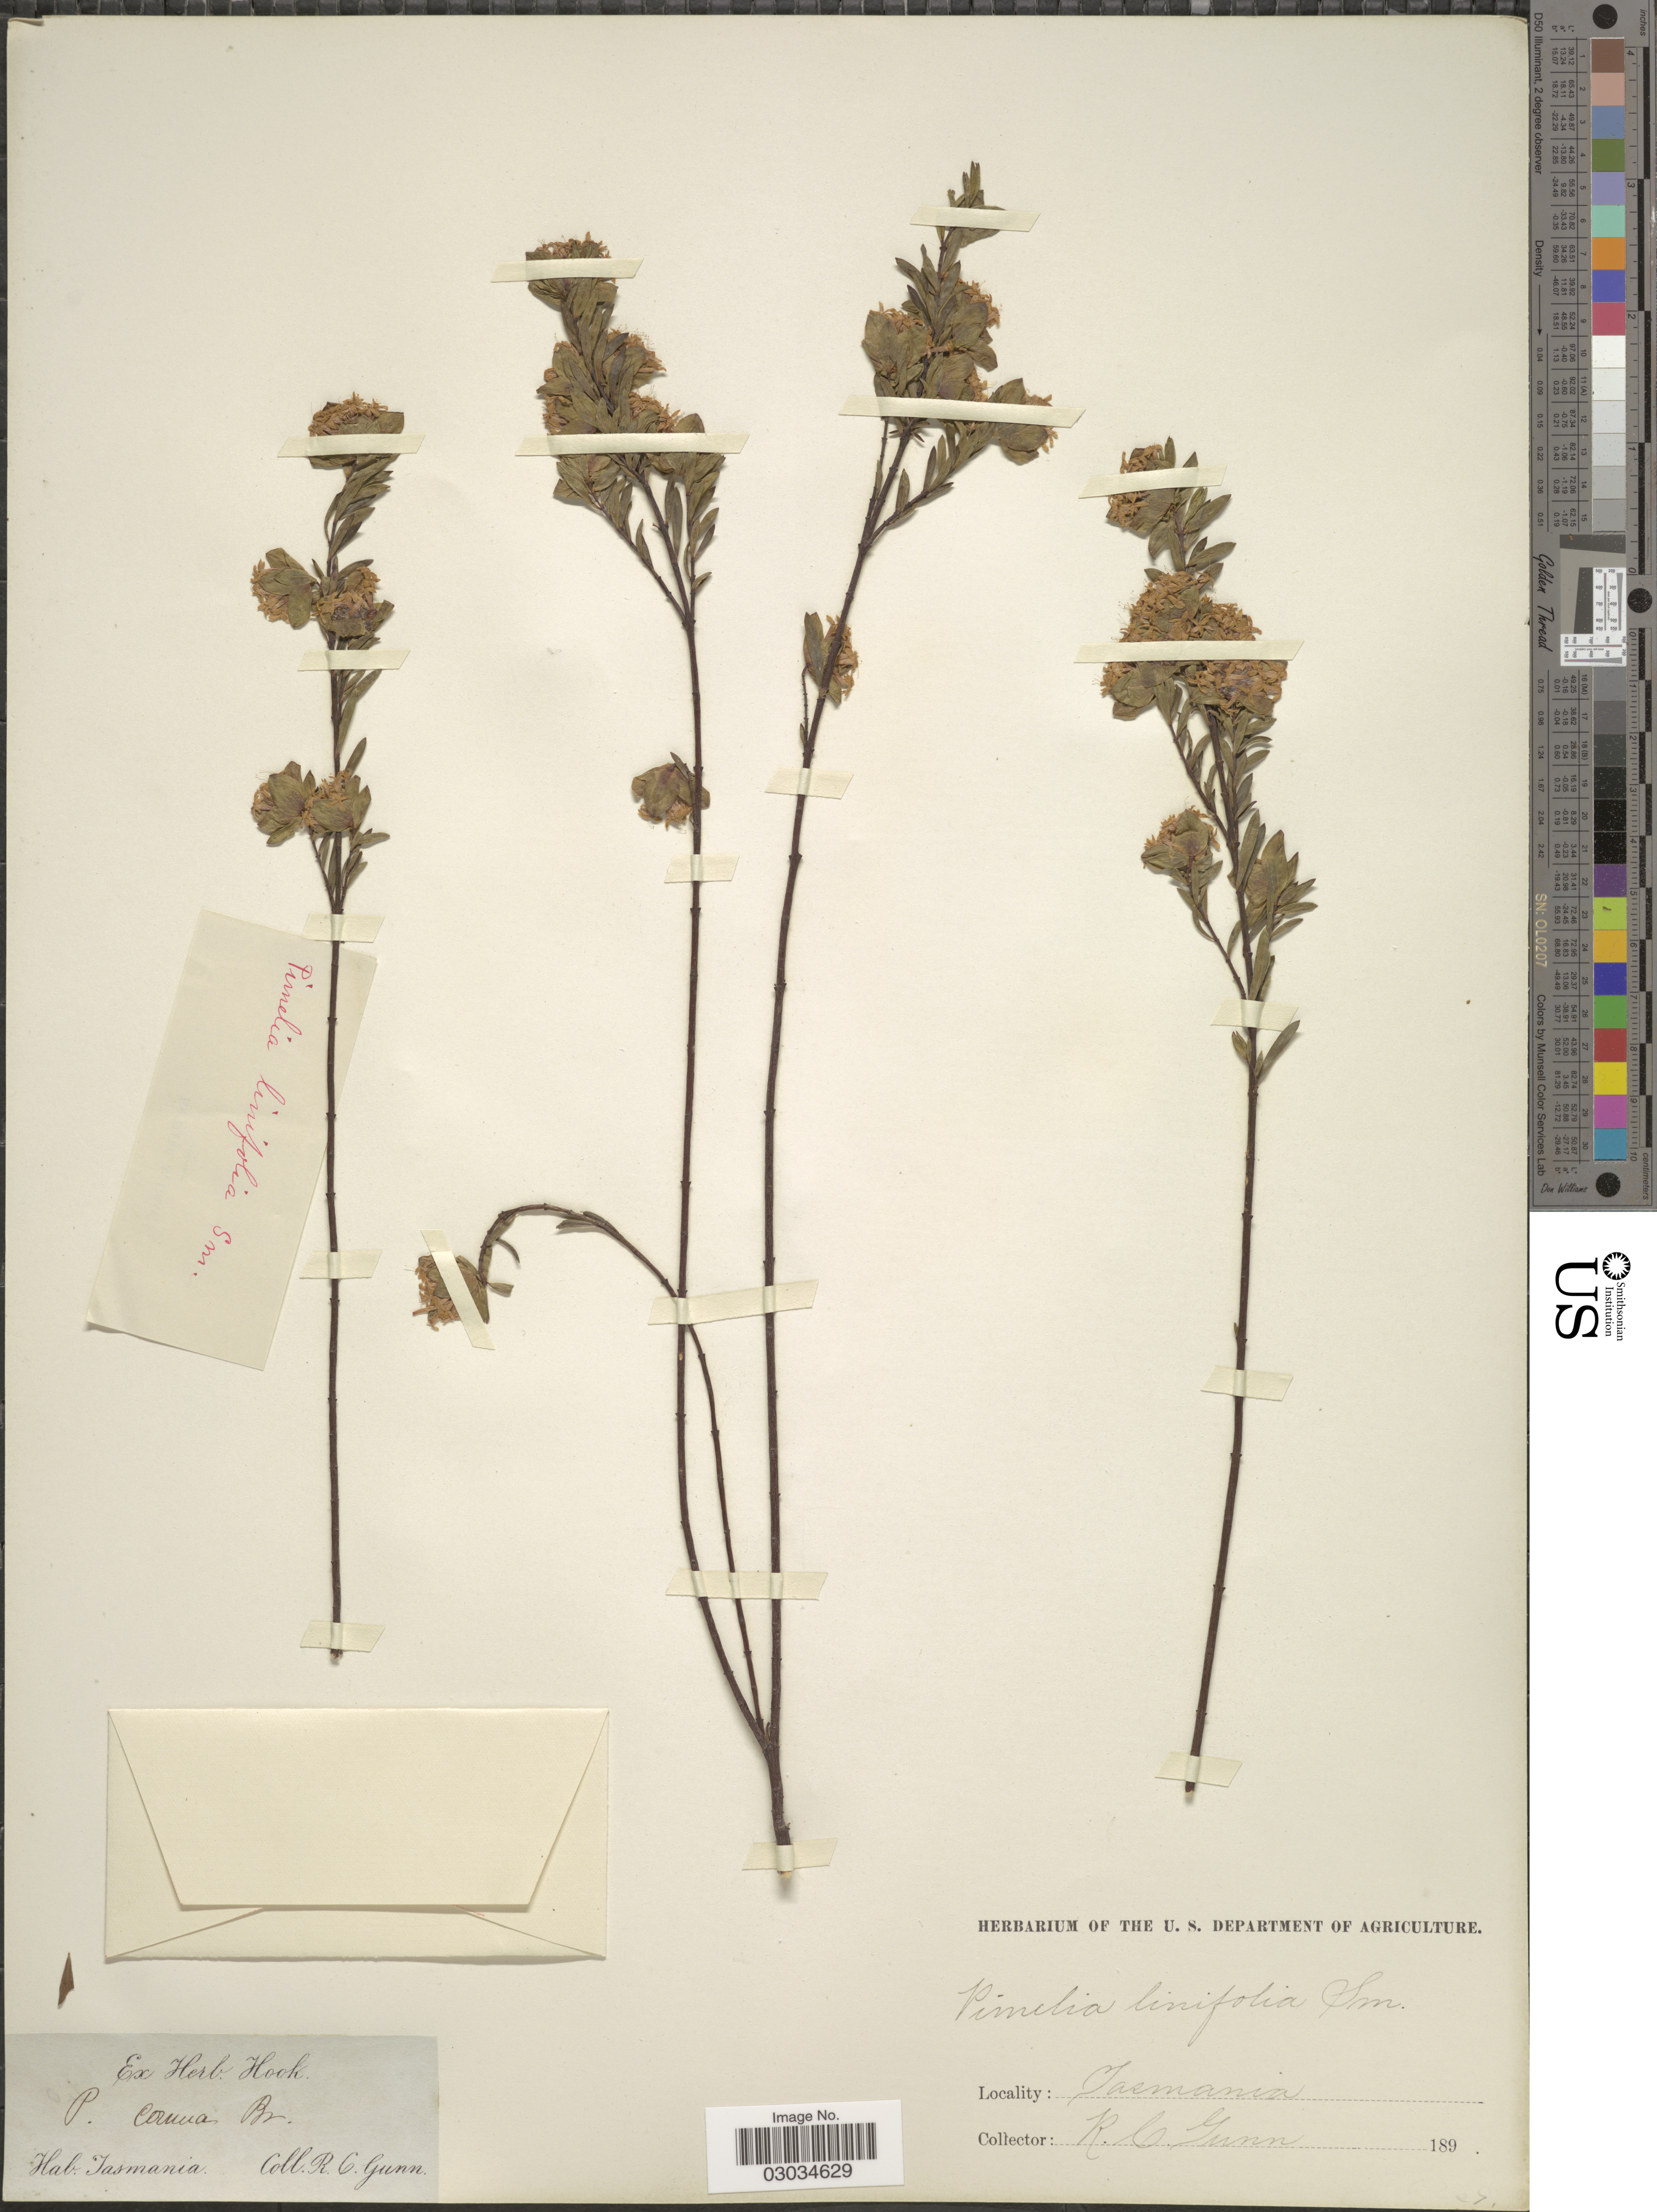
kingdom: Plantae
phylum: Tracheophyta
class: Magnoliopsida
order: Malvales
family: Thymelaeaceae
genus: Pimelea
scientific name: Pimelea linifolia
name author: Sm.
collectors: R. Gunn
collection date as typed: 189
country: Australia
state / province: Tasmania